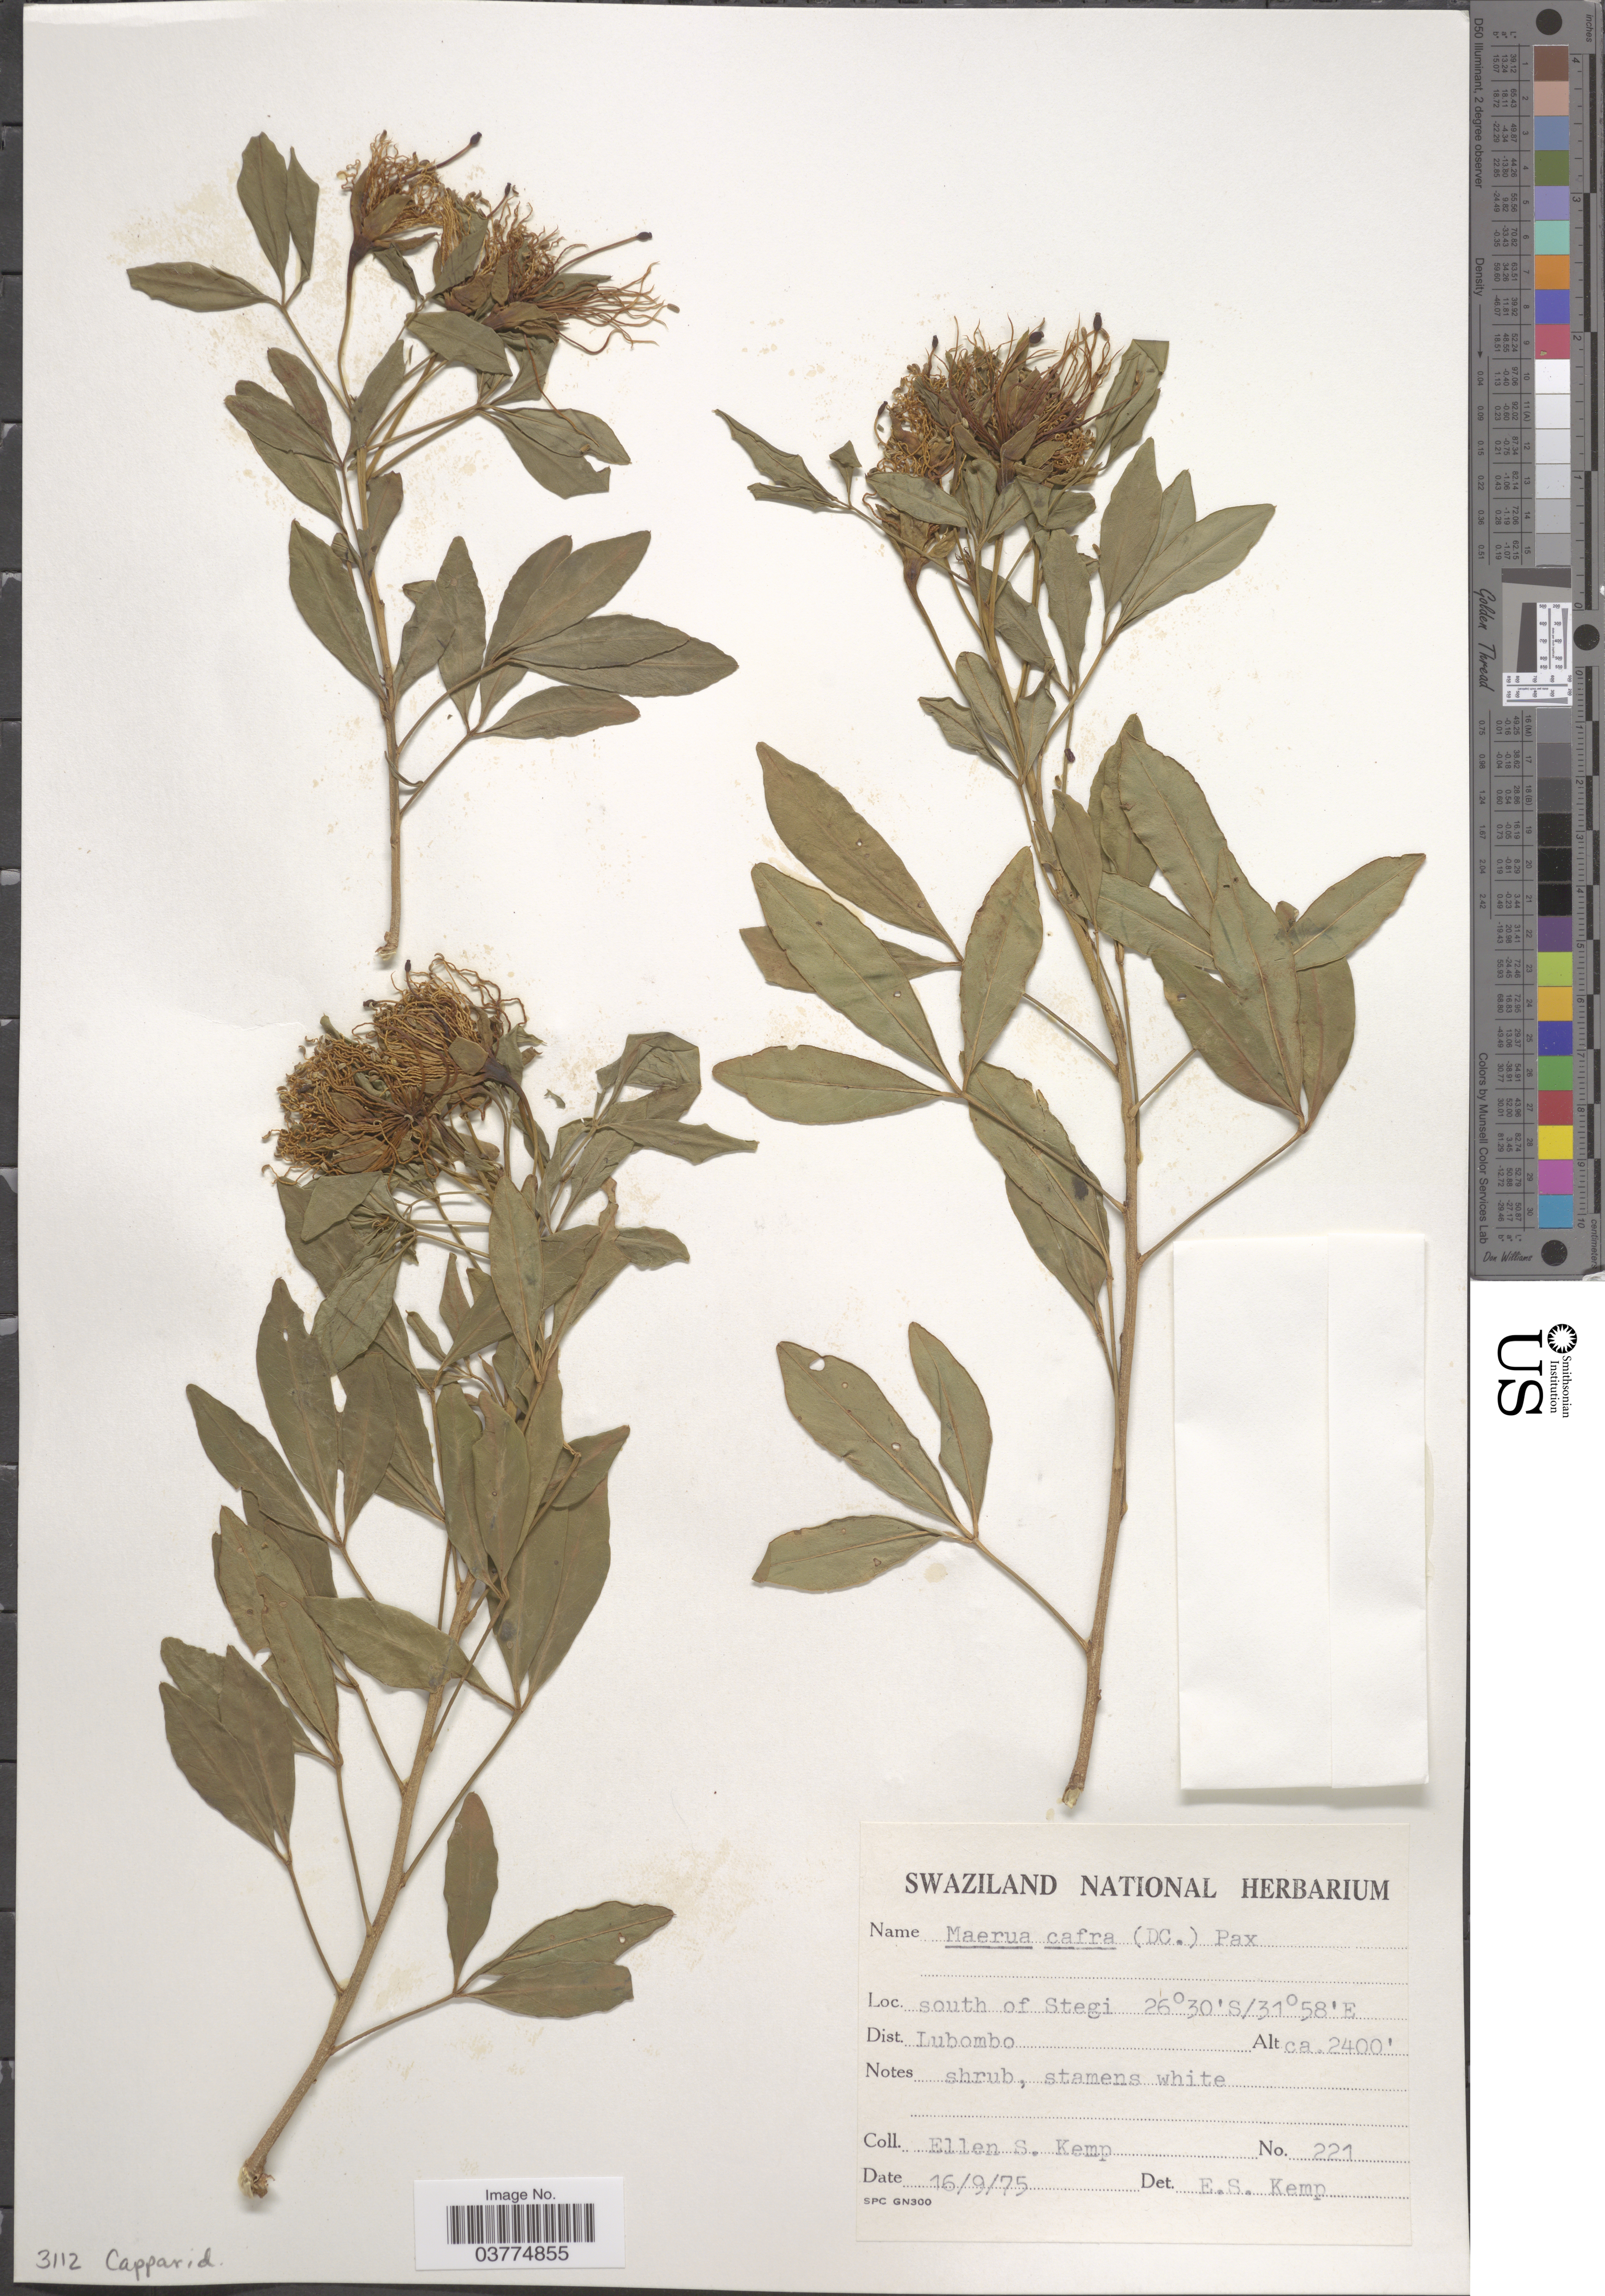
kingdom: Plantae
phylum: Tracheophyta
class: Magnoliopsida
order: Brassicales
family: Capparaceae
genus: Maerua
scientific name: Maerua caffra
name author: Pax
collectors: E. S. Kemp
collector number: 221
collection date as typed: Transcribed d/m/y: 16/9/75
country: Eswatini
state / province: Lubombo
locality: South of Stegi, Dist. Lubombo.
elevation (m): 732